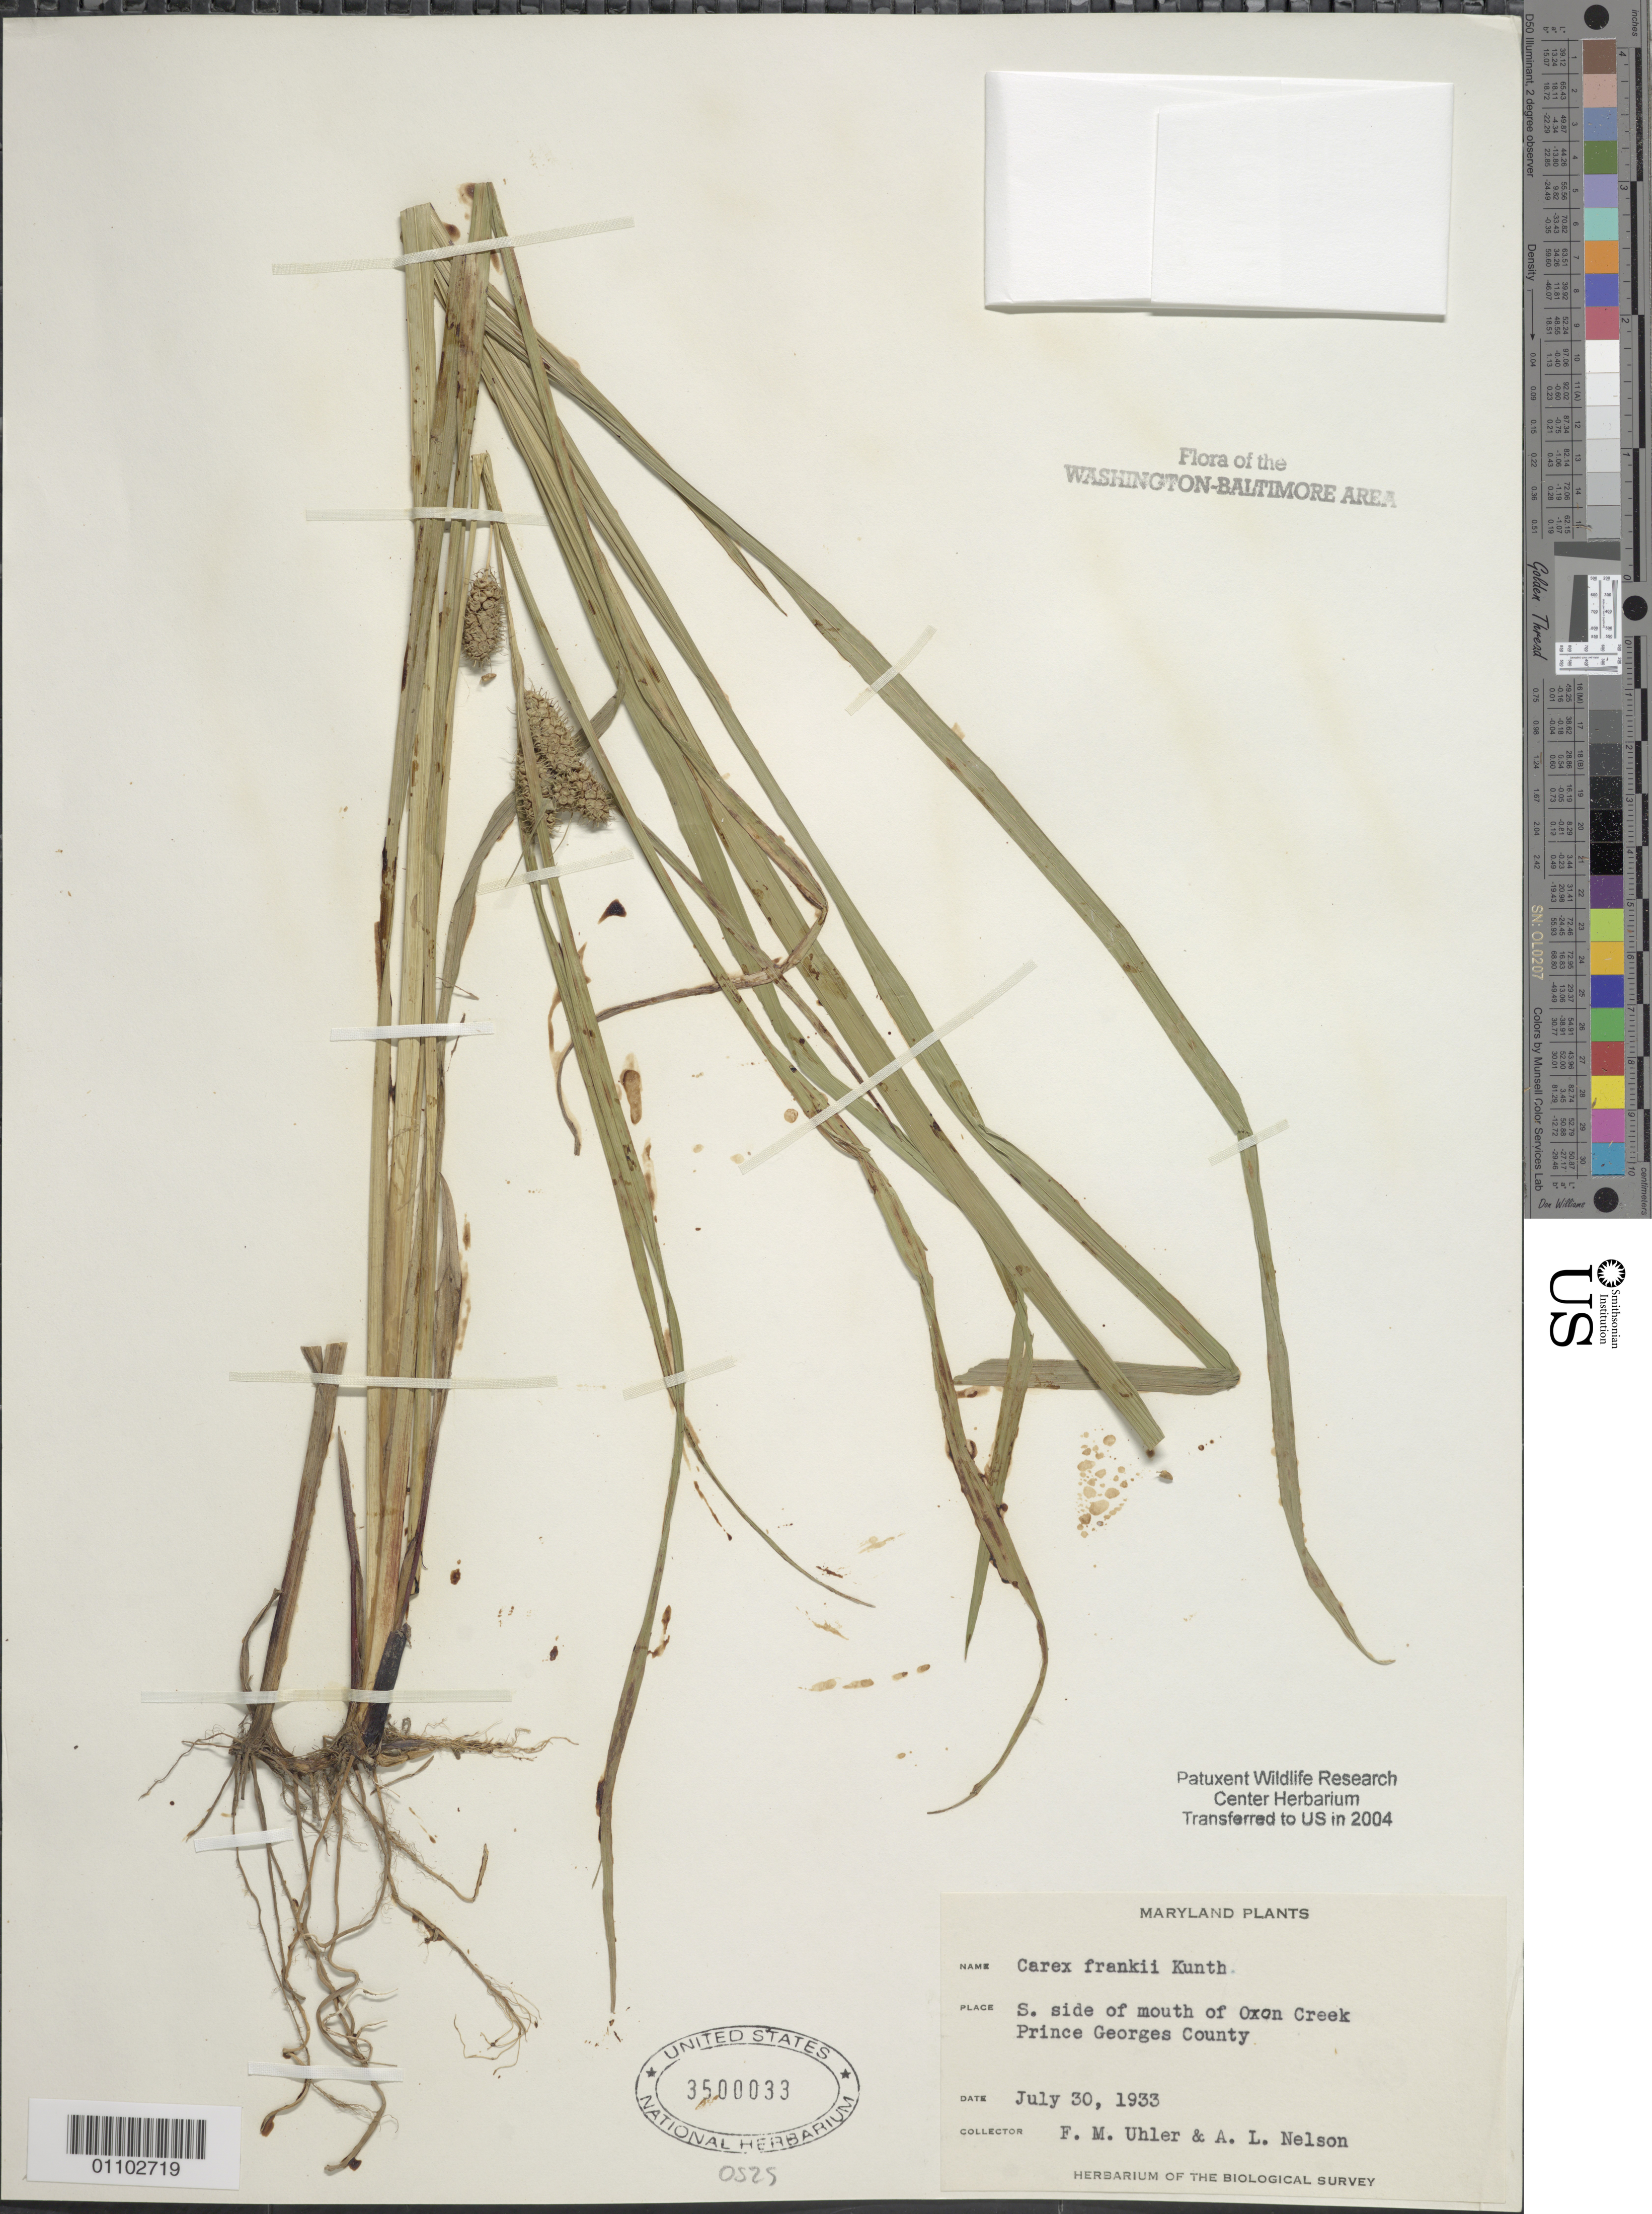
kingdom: Plantae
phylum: Tracheophyta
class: Liliopsida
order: Poales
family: Cyperaceae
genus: Carex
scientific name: Carex frankii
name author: Kunth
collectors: F. Uhler & A. L. Nelson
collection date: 1933-07-30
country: United States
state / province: Maryland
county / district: Prince George's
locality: S. side of mouth of Oxon Creek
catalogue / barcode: US 3500033